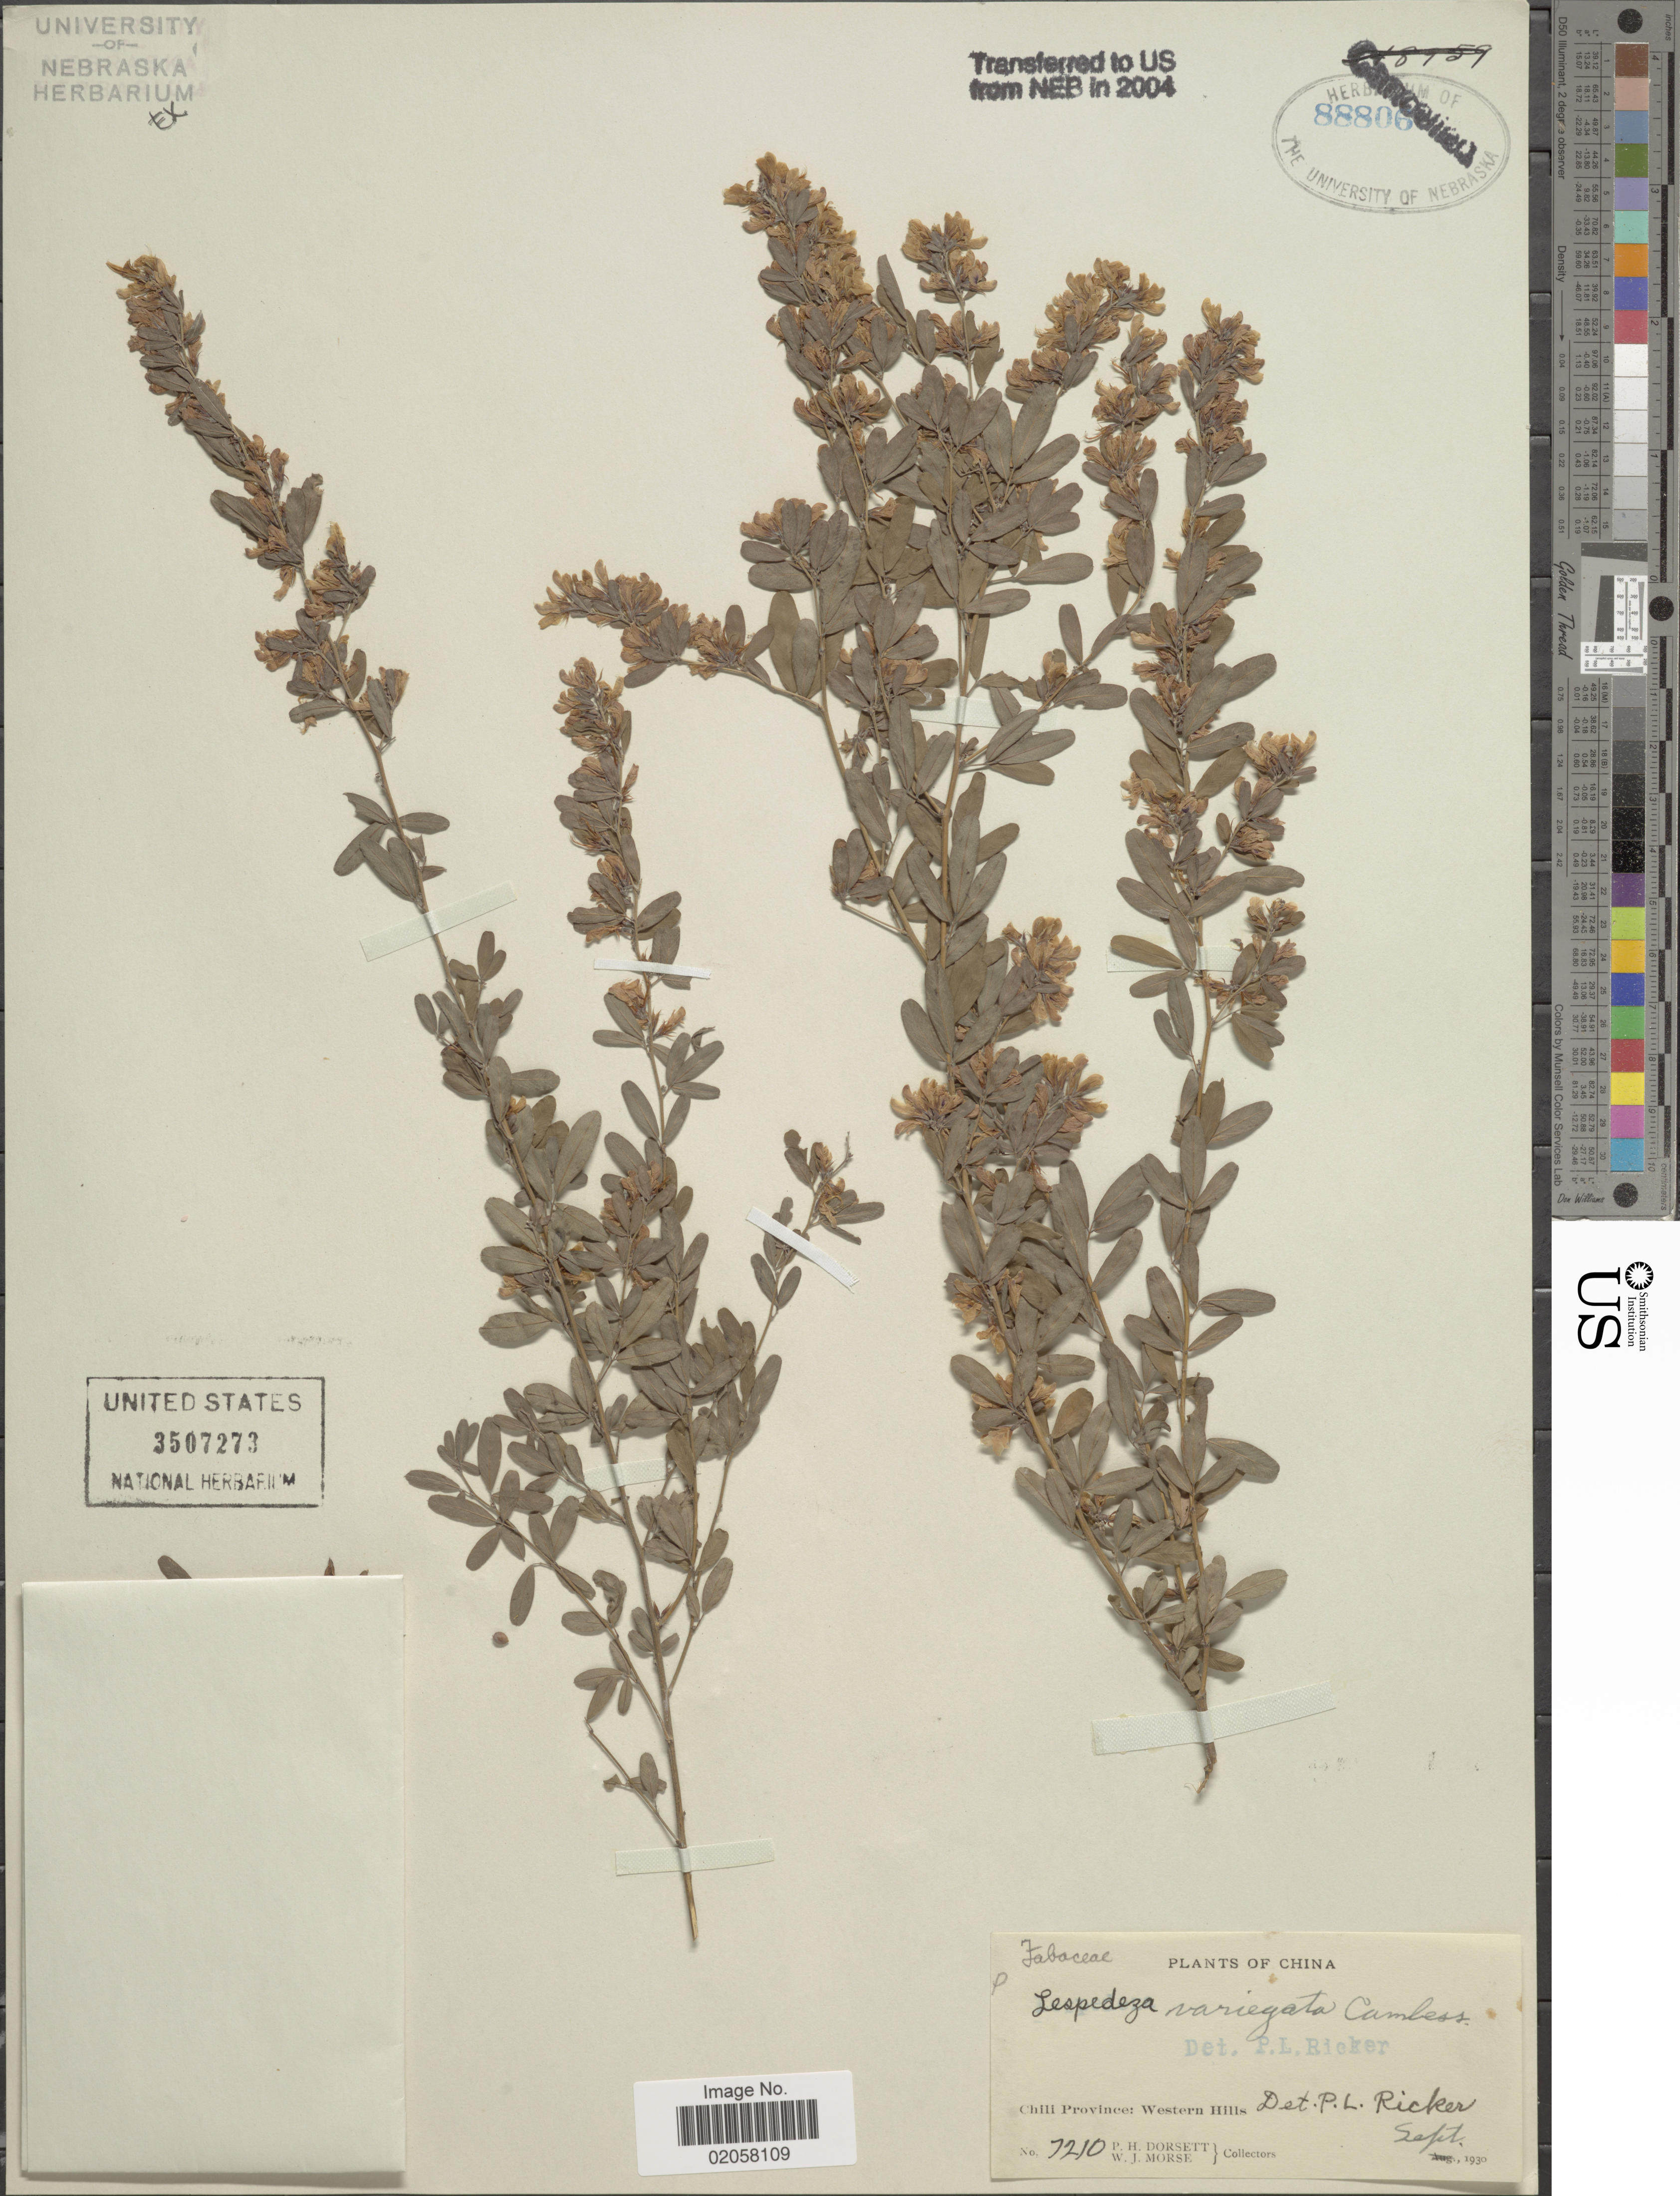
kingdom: Plantae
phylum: Tracheophyta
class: Magnoliopsida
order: Fabales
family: Fabaceae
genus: Lespedeza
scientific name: Lespedeza variegata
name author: Cambess.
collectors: P. H. Dorsett & W. J. Morse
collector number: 7210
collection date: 1930-09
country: China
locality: Chili Province: Western Hills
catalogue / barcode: US 3507273